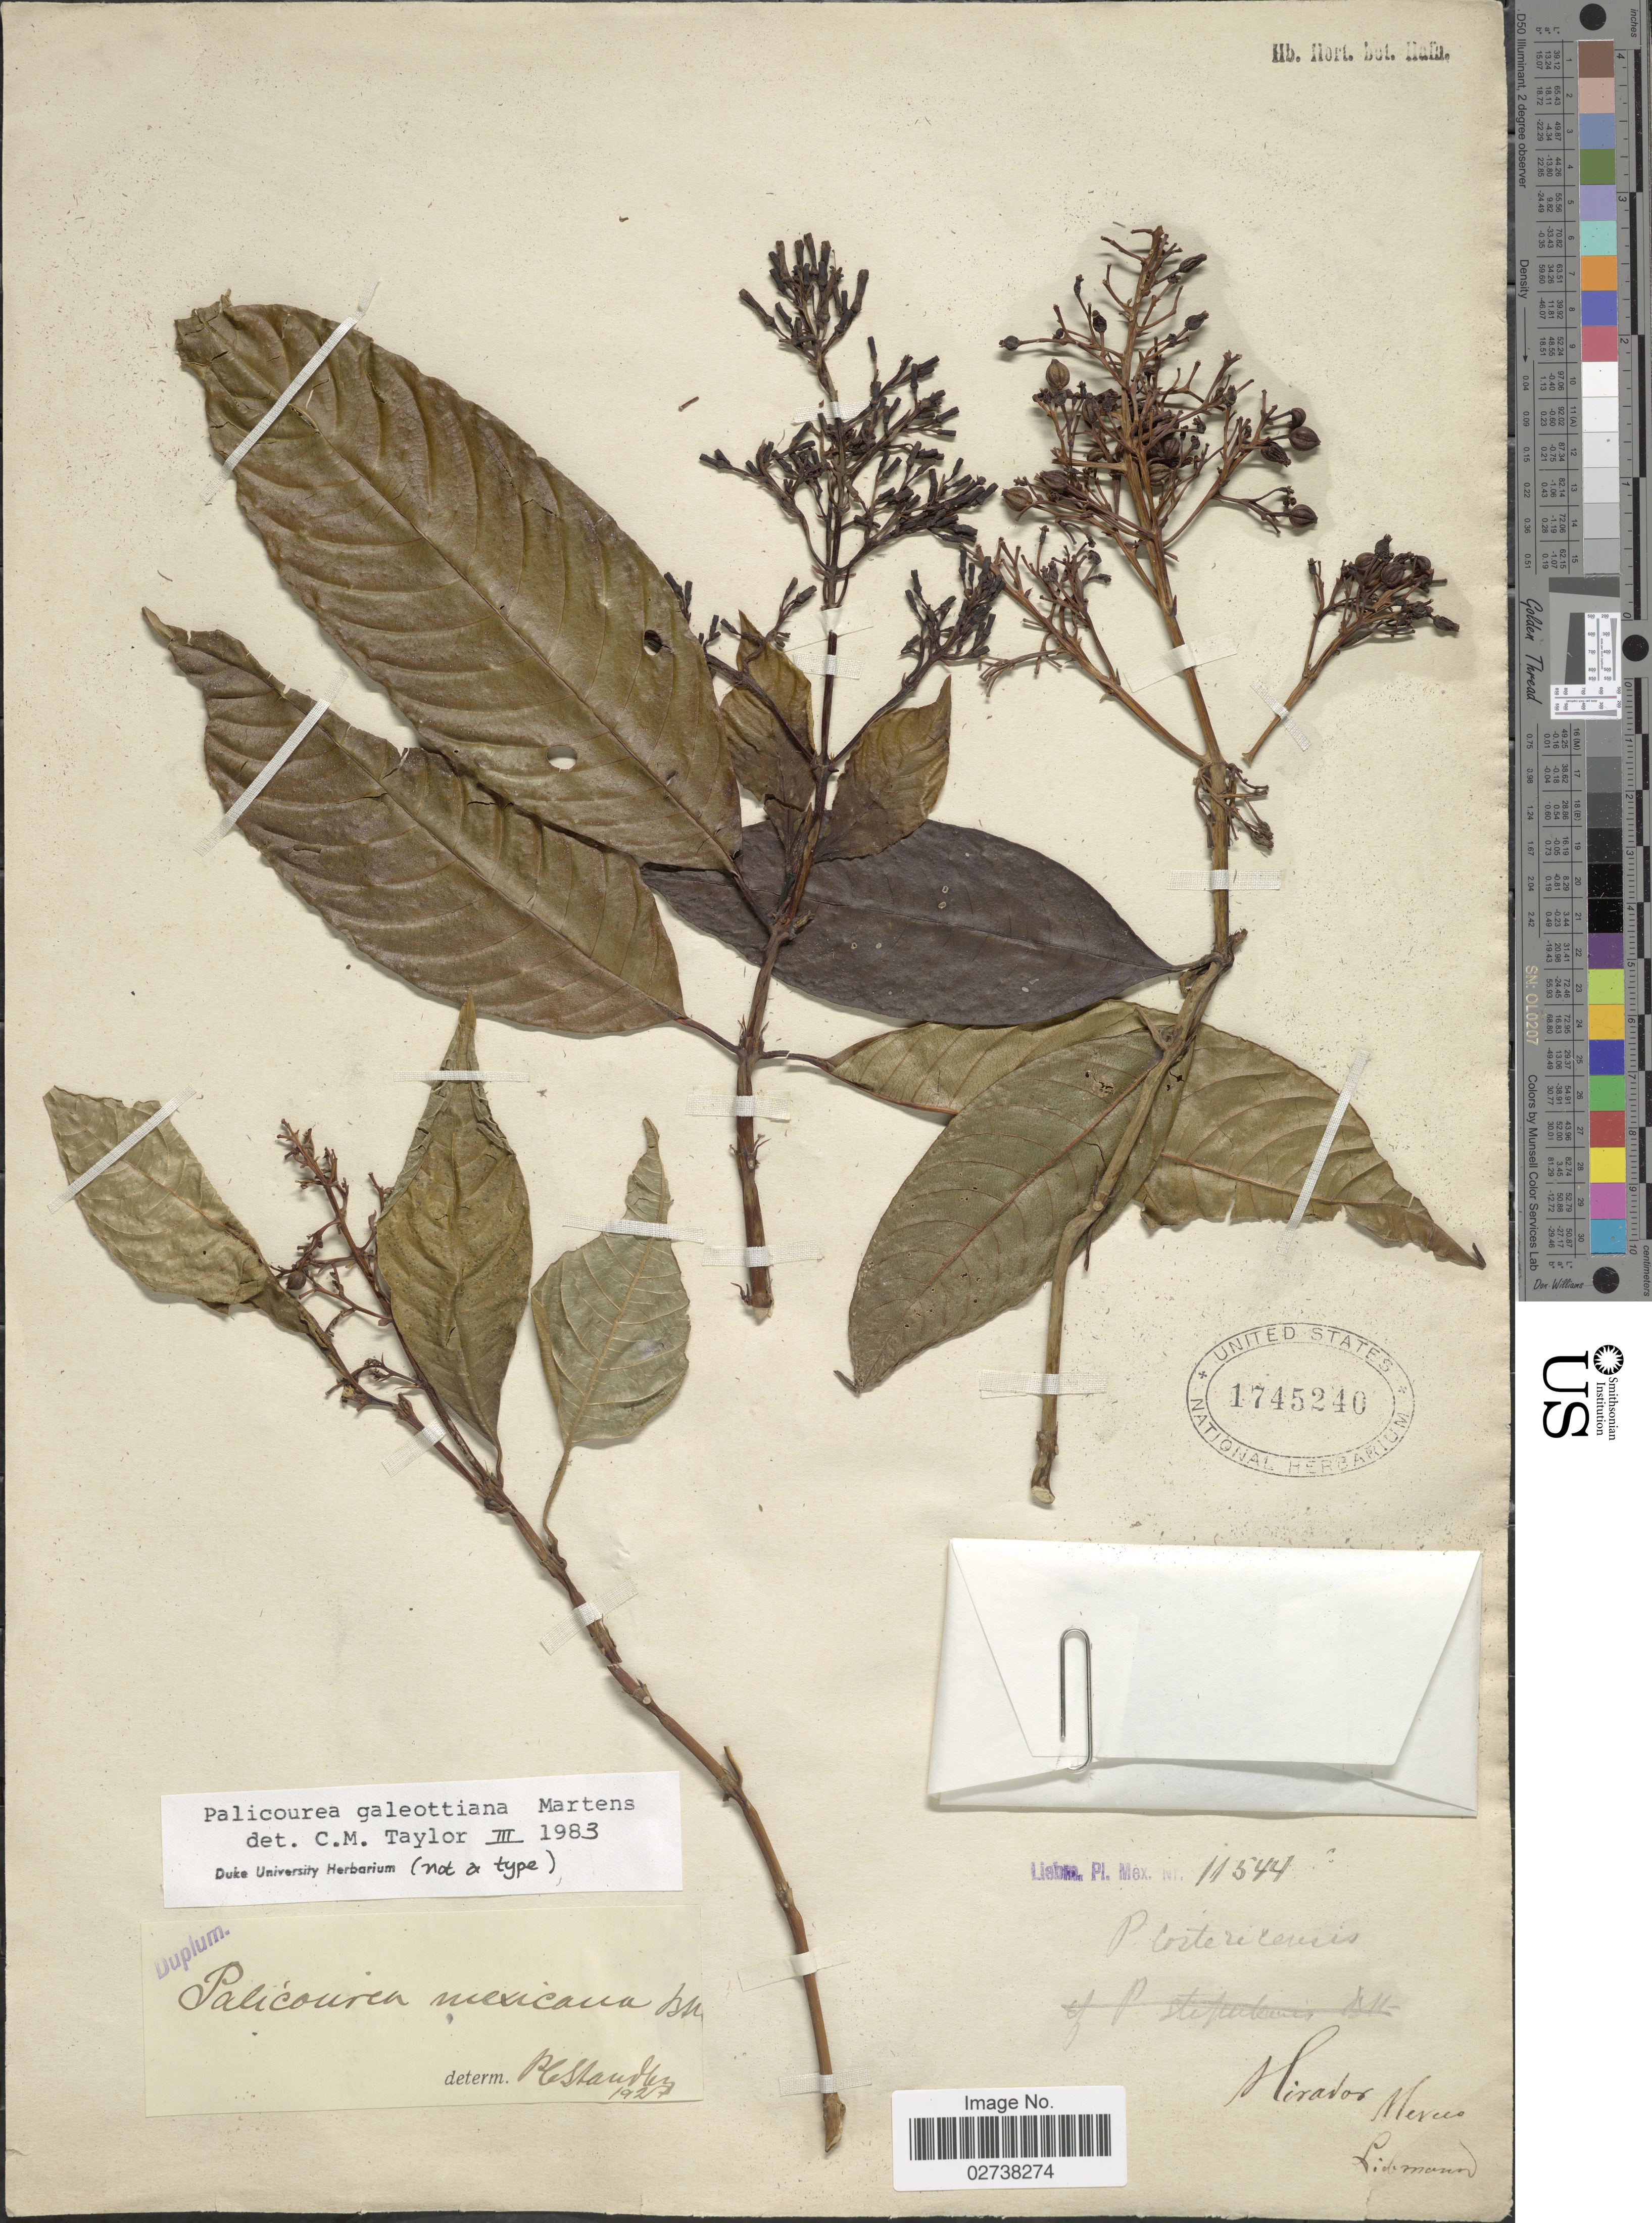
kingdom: Plantae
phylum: Tracheophyta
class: Magnoliopsida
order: Gentianales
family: Rubiaceae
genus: Palicourea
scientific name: Palicourea galeottiana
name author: M. Martens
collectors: Liebmann, --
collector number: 11544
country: Mexico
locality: Mirador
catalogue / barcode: US 1745240